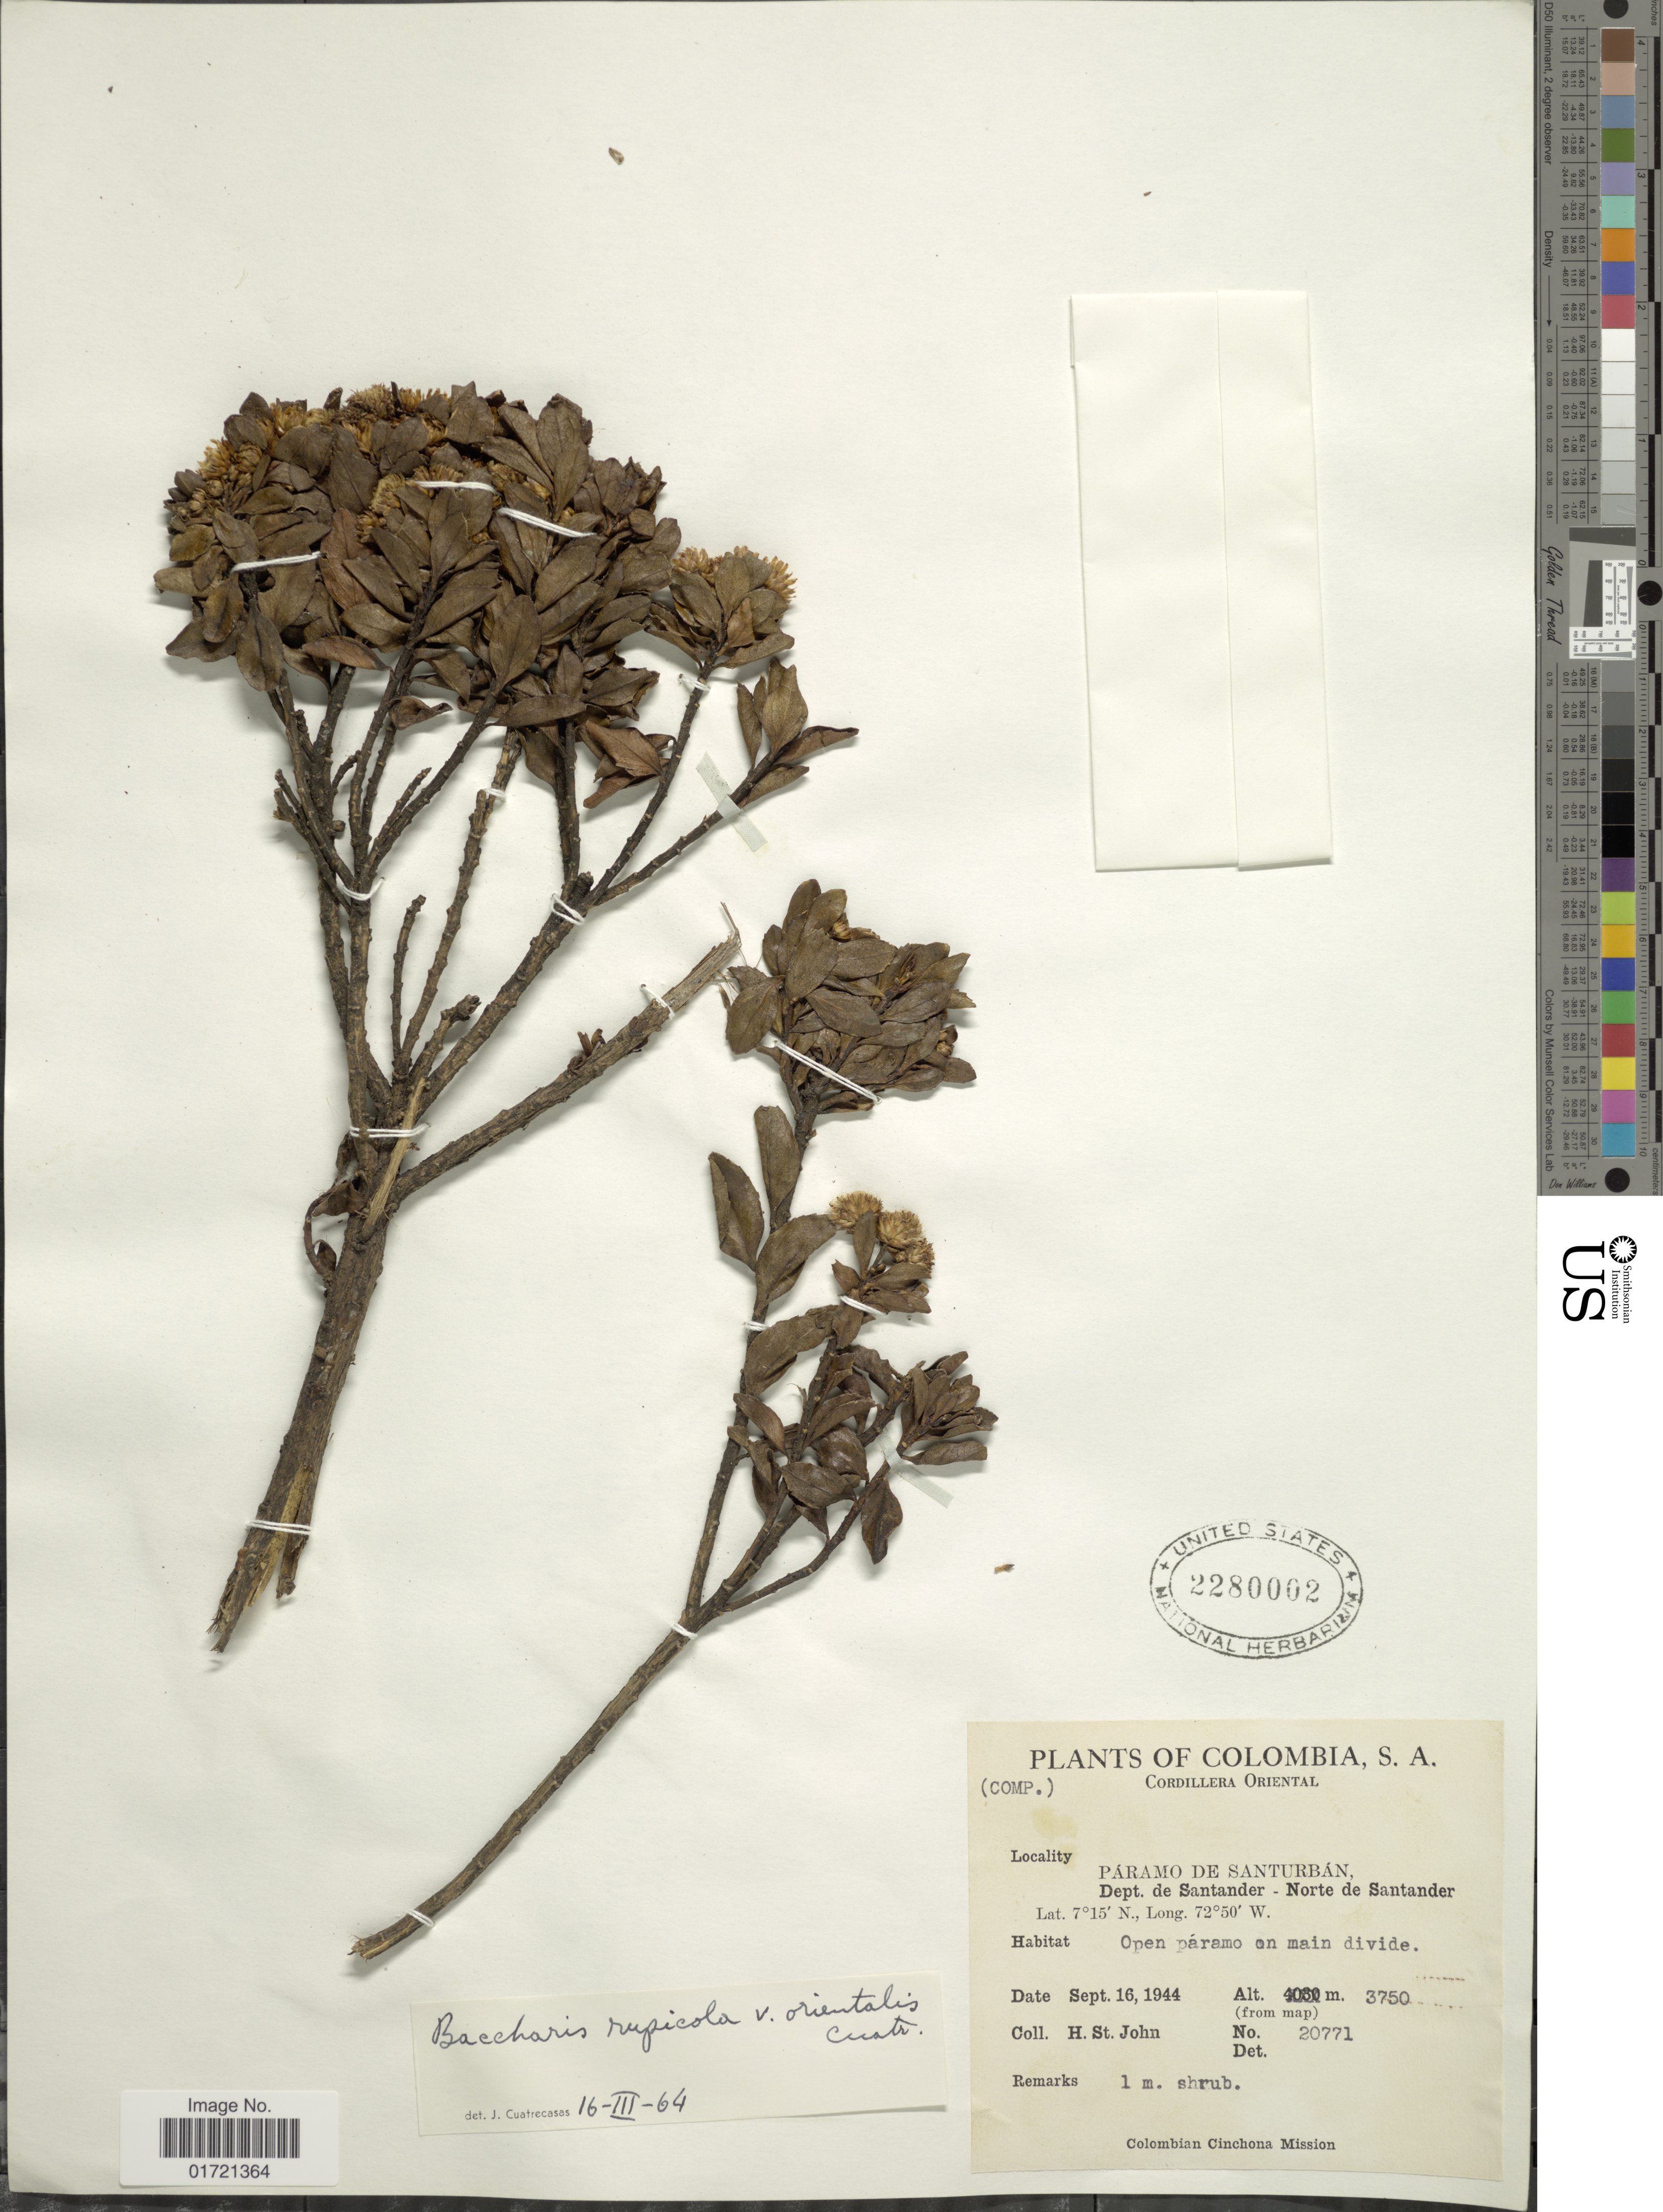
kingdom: Plantae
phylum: Tracheophyta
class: Magnoliopsida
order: Asterales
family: Asteraceae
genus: Baccharis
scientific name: Baccharis rupicola var. orientalis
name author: Cuatrec.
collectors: H. St. John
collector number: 20771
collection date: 1944-09-16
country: Colombia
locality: Cordillera Oriental. Páramo de Santurbán, Dept. de Santander - Norte de Santander.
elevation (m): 3750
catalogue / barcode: US 2280002